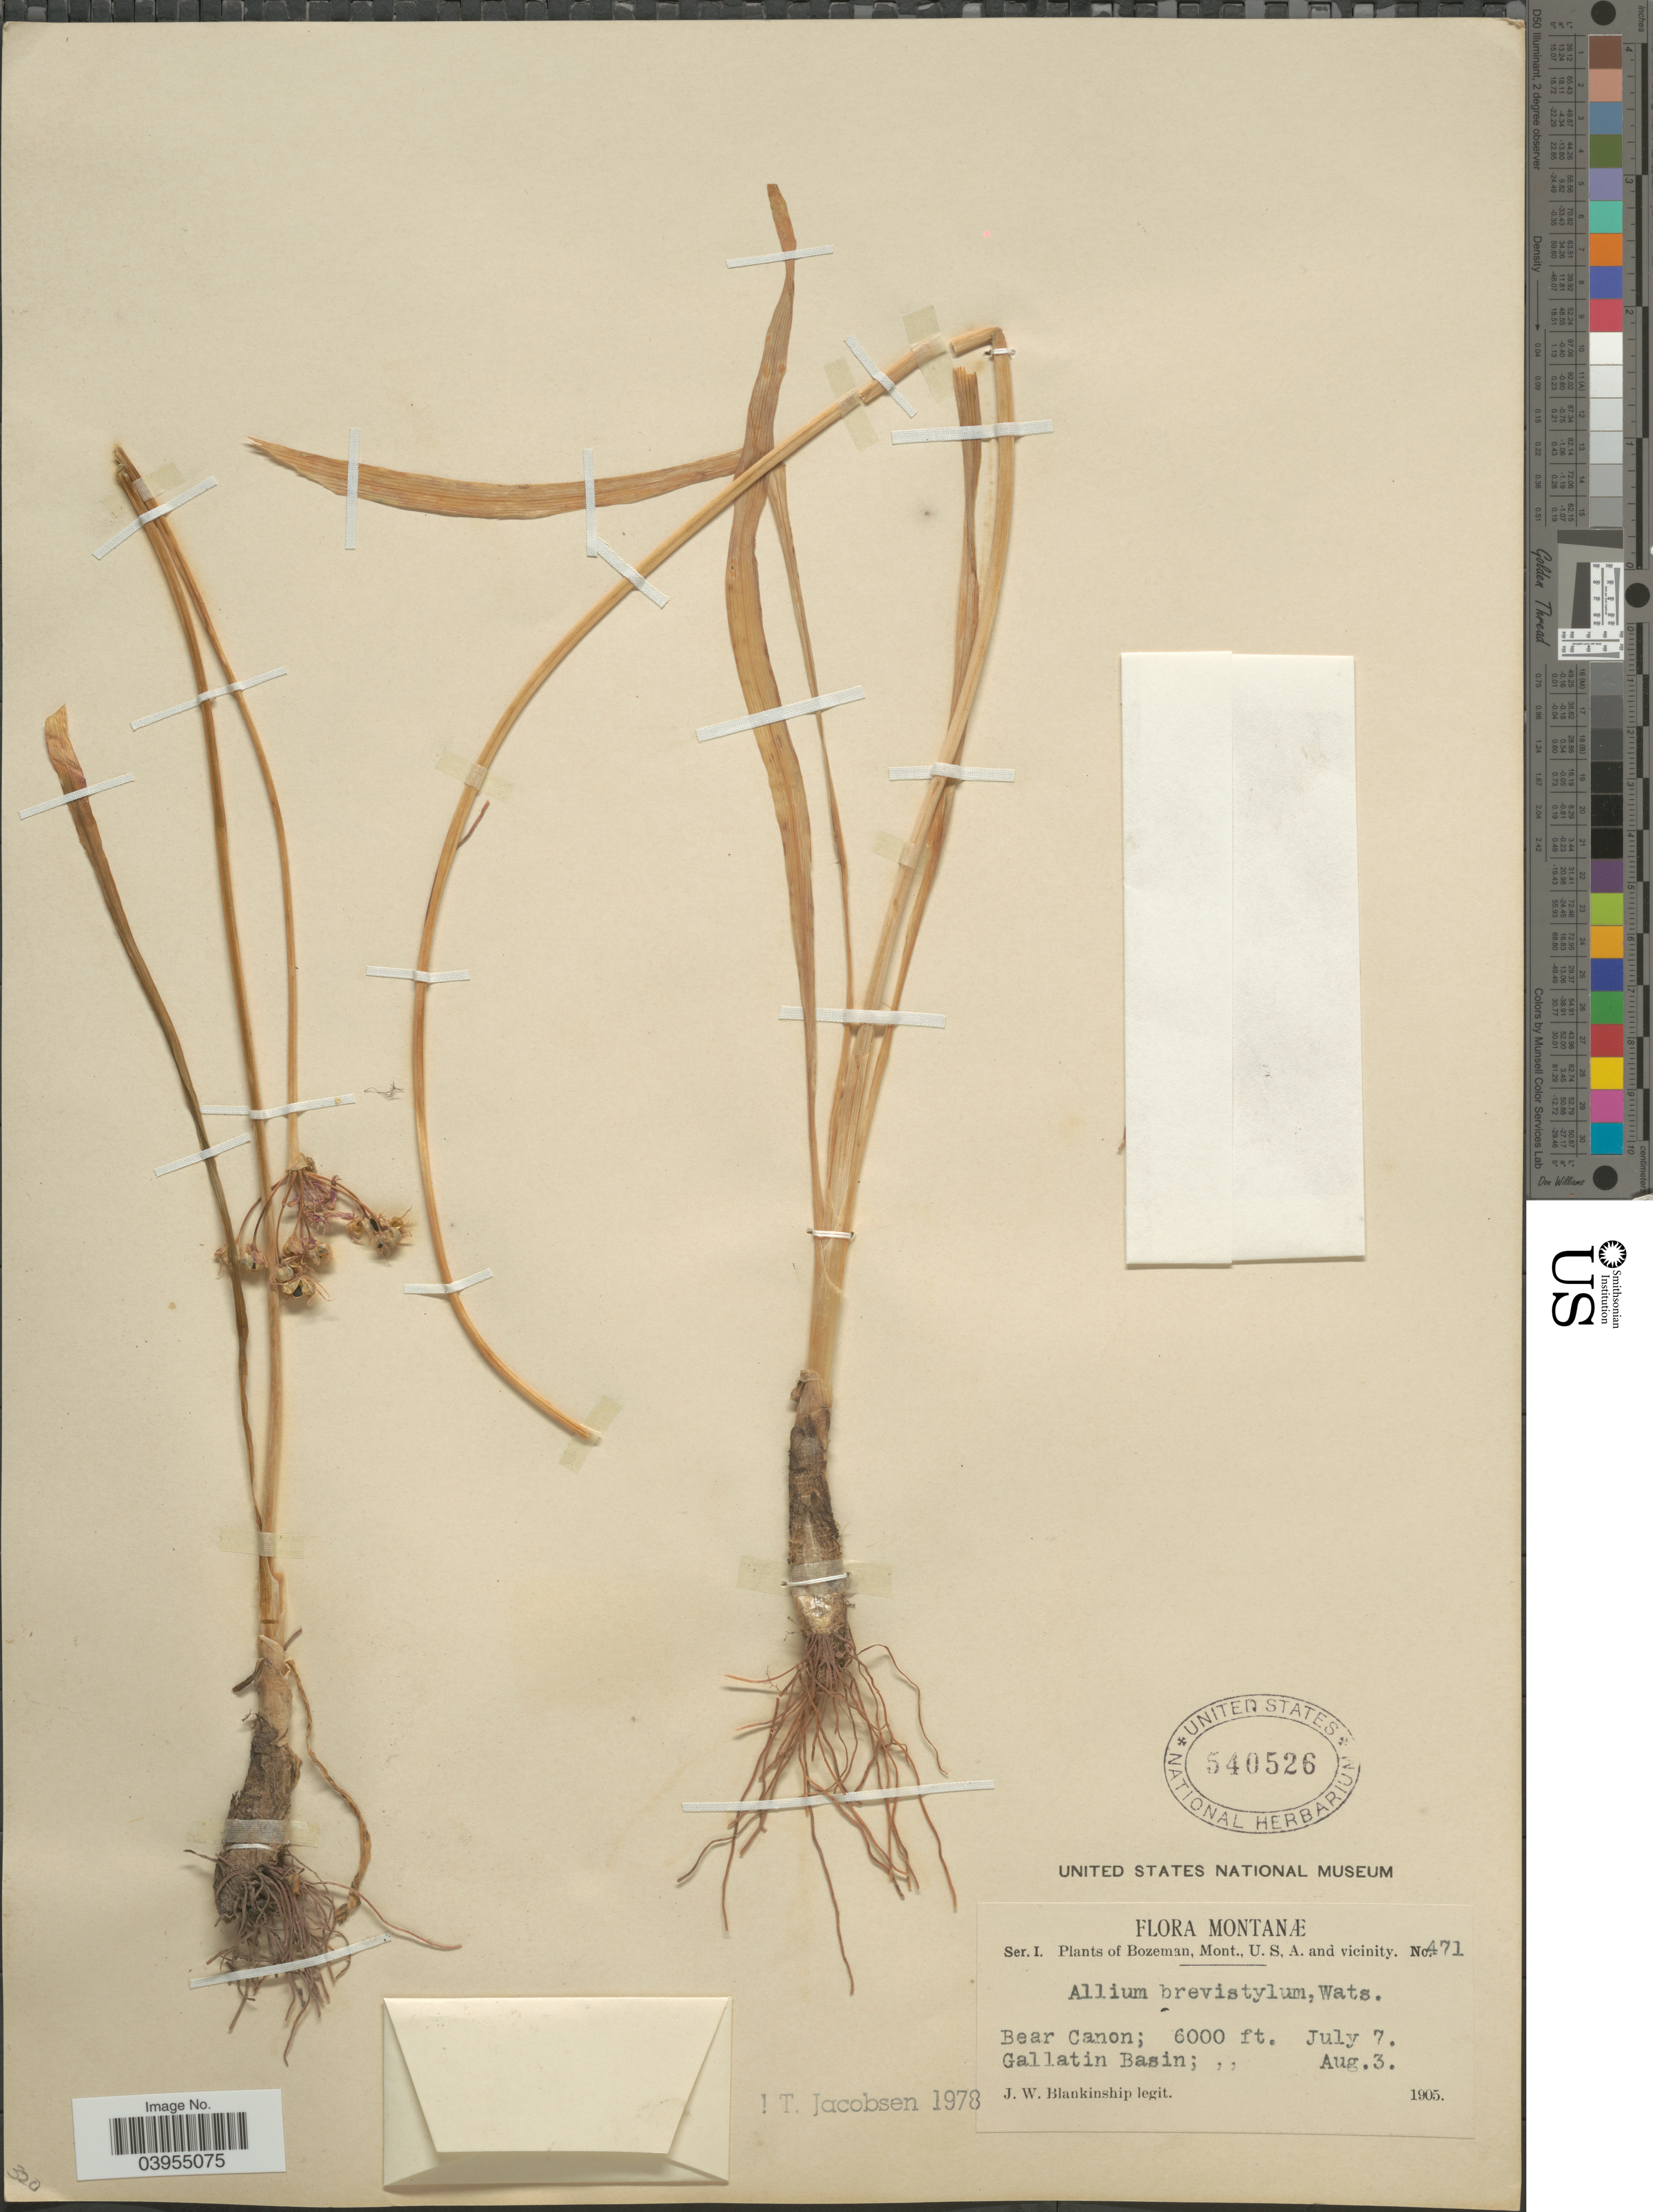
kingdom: Plantae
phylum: Tracheophyta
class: Liliopsida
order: Asparagales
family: Amaryllidaceae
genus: Allium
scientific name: Allium brevistylum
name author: S. Watson in C. King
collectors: J. W. Blankinship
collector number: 471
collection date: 1905-07-07/1905-08-03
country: United States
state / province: Montana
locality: Bozeman, Mont., U. S, A., and vicinity. Bear Canon; Gallatin Basin.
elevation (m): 1829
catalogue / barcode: US 540526